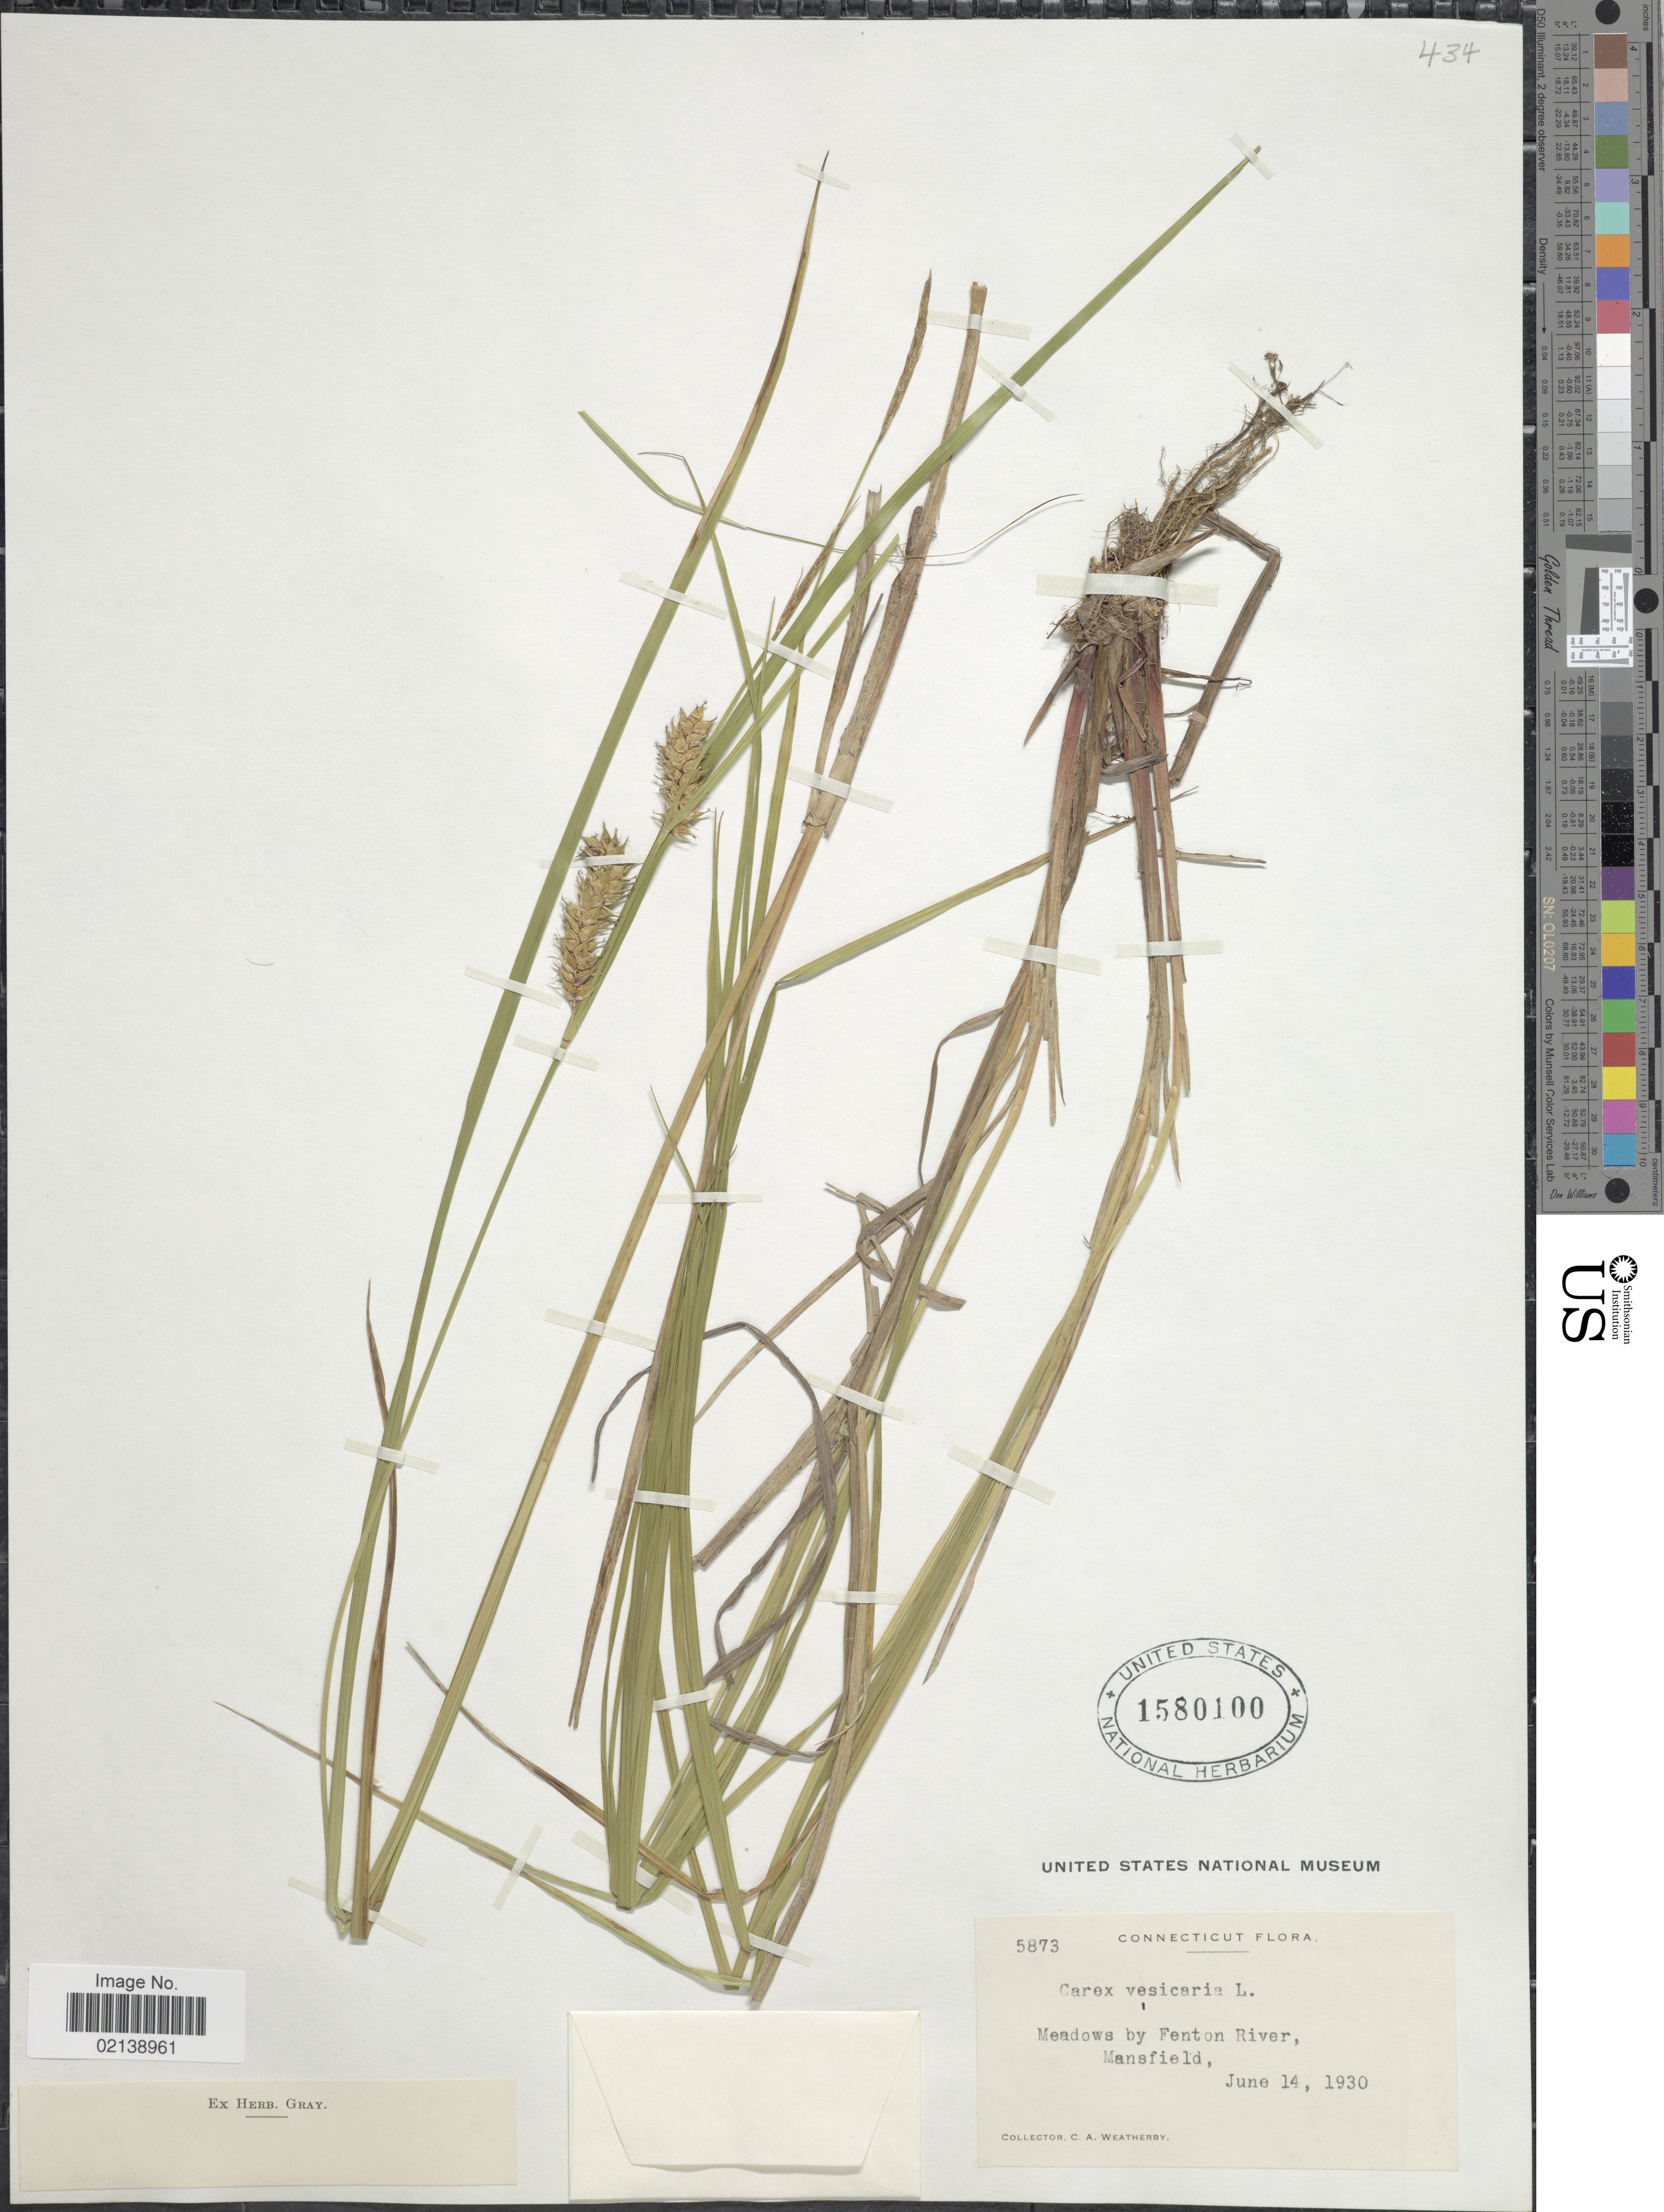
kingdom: Plantae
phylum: Tracheophyta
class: Liliopsida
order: Poales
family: Cyperaceae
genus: Carex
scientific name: Carex vesicaria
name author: L.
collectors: C. A. Weatherby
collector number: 5873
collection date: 1930-06-14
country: United States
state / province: Connecticut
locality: Meadows by Fenton River, Mansfield.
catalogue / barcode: US 1580100